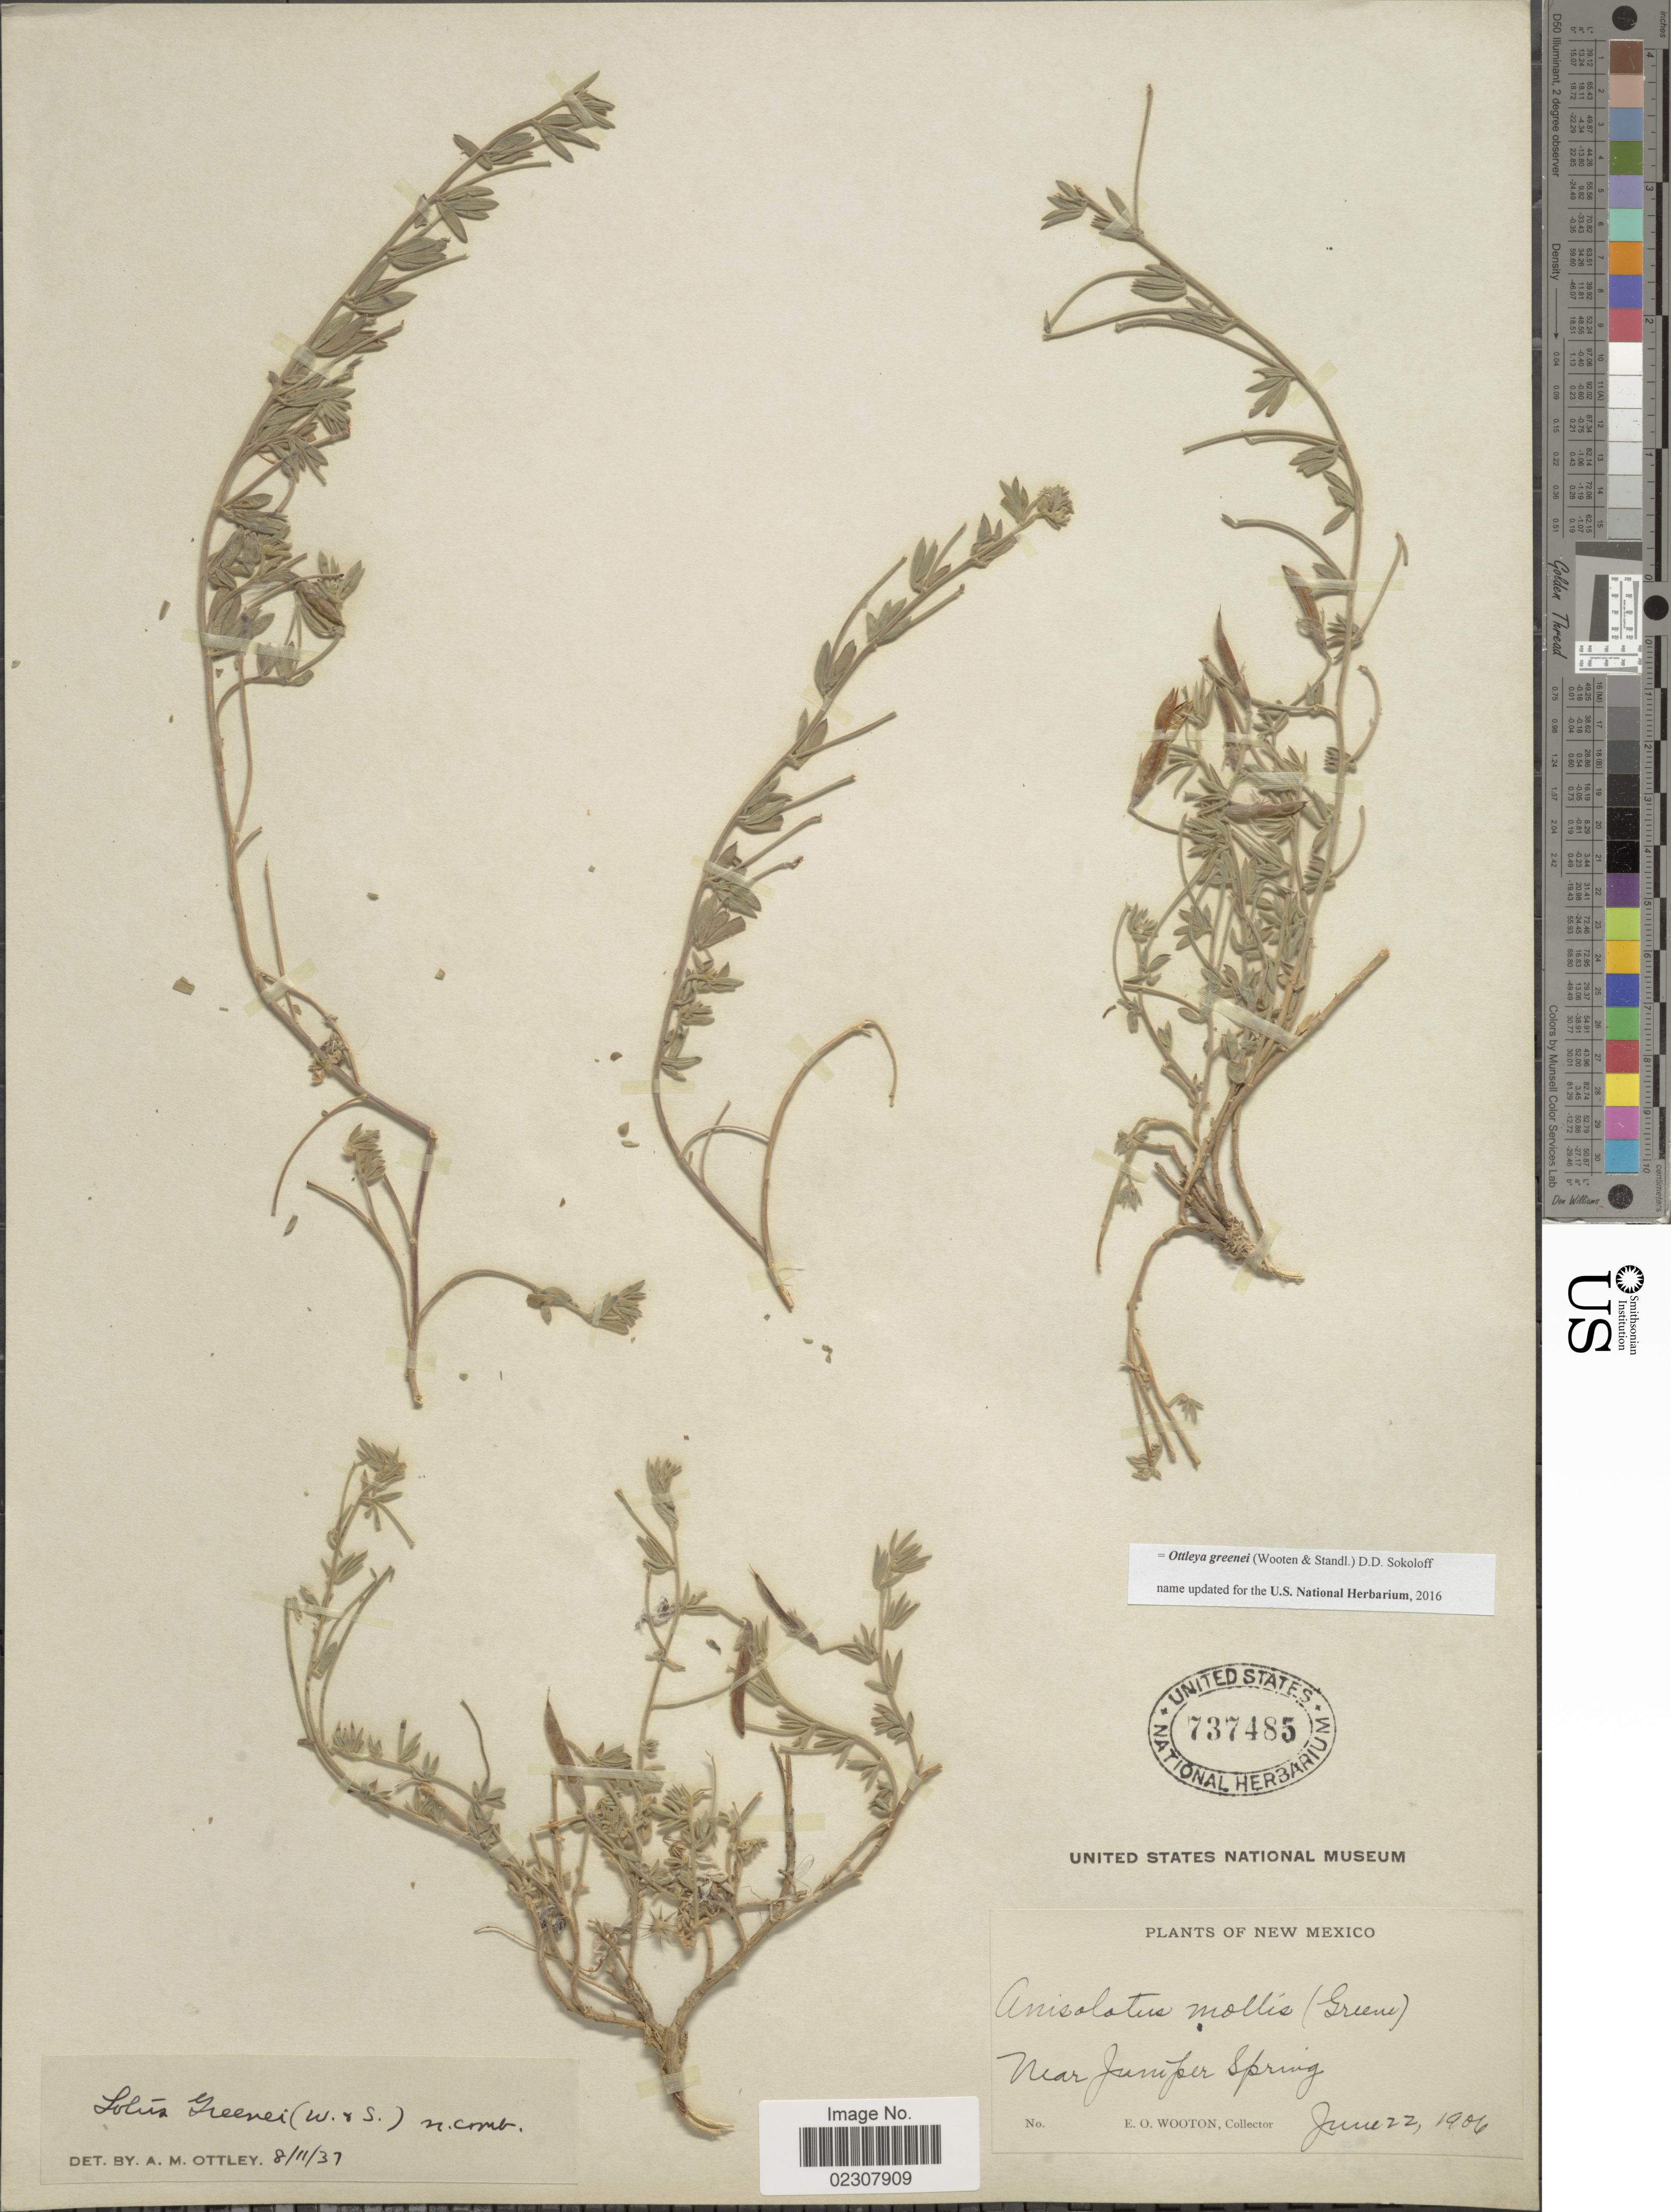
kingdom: Plantae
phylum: Tracheophyta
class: Magnoliopsida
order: Fabales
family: Fabaceae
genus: Ottleya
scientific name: Ottleya greenei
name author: (Wooten & Standl.) D.D. Sokoloff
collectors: E. O. Wooton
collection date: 1906-06-22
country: United States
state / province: New Mexico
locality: Near Juniper Spring.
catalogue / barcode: US 737485